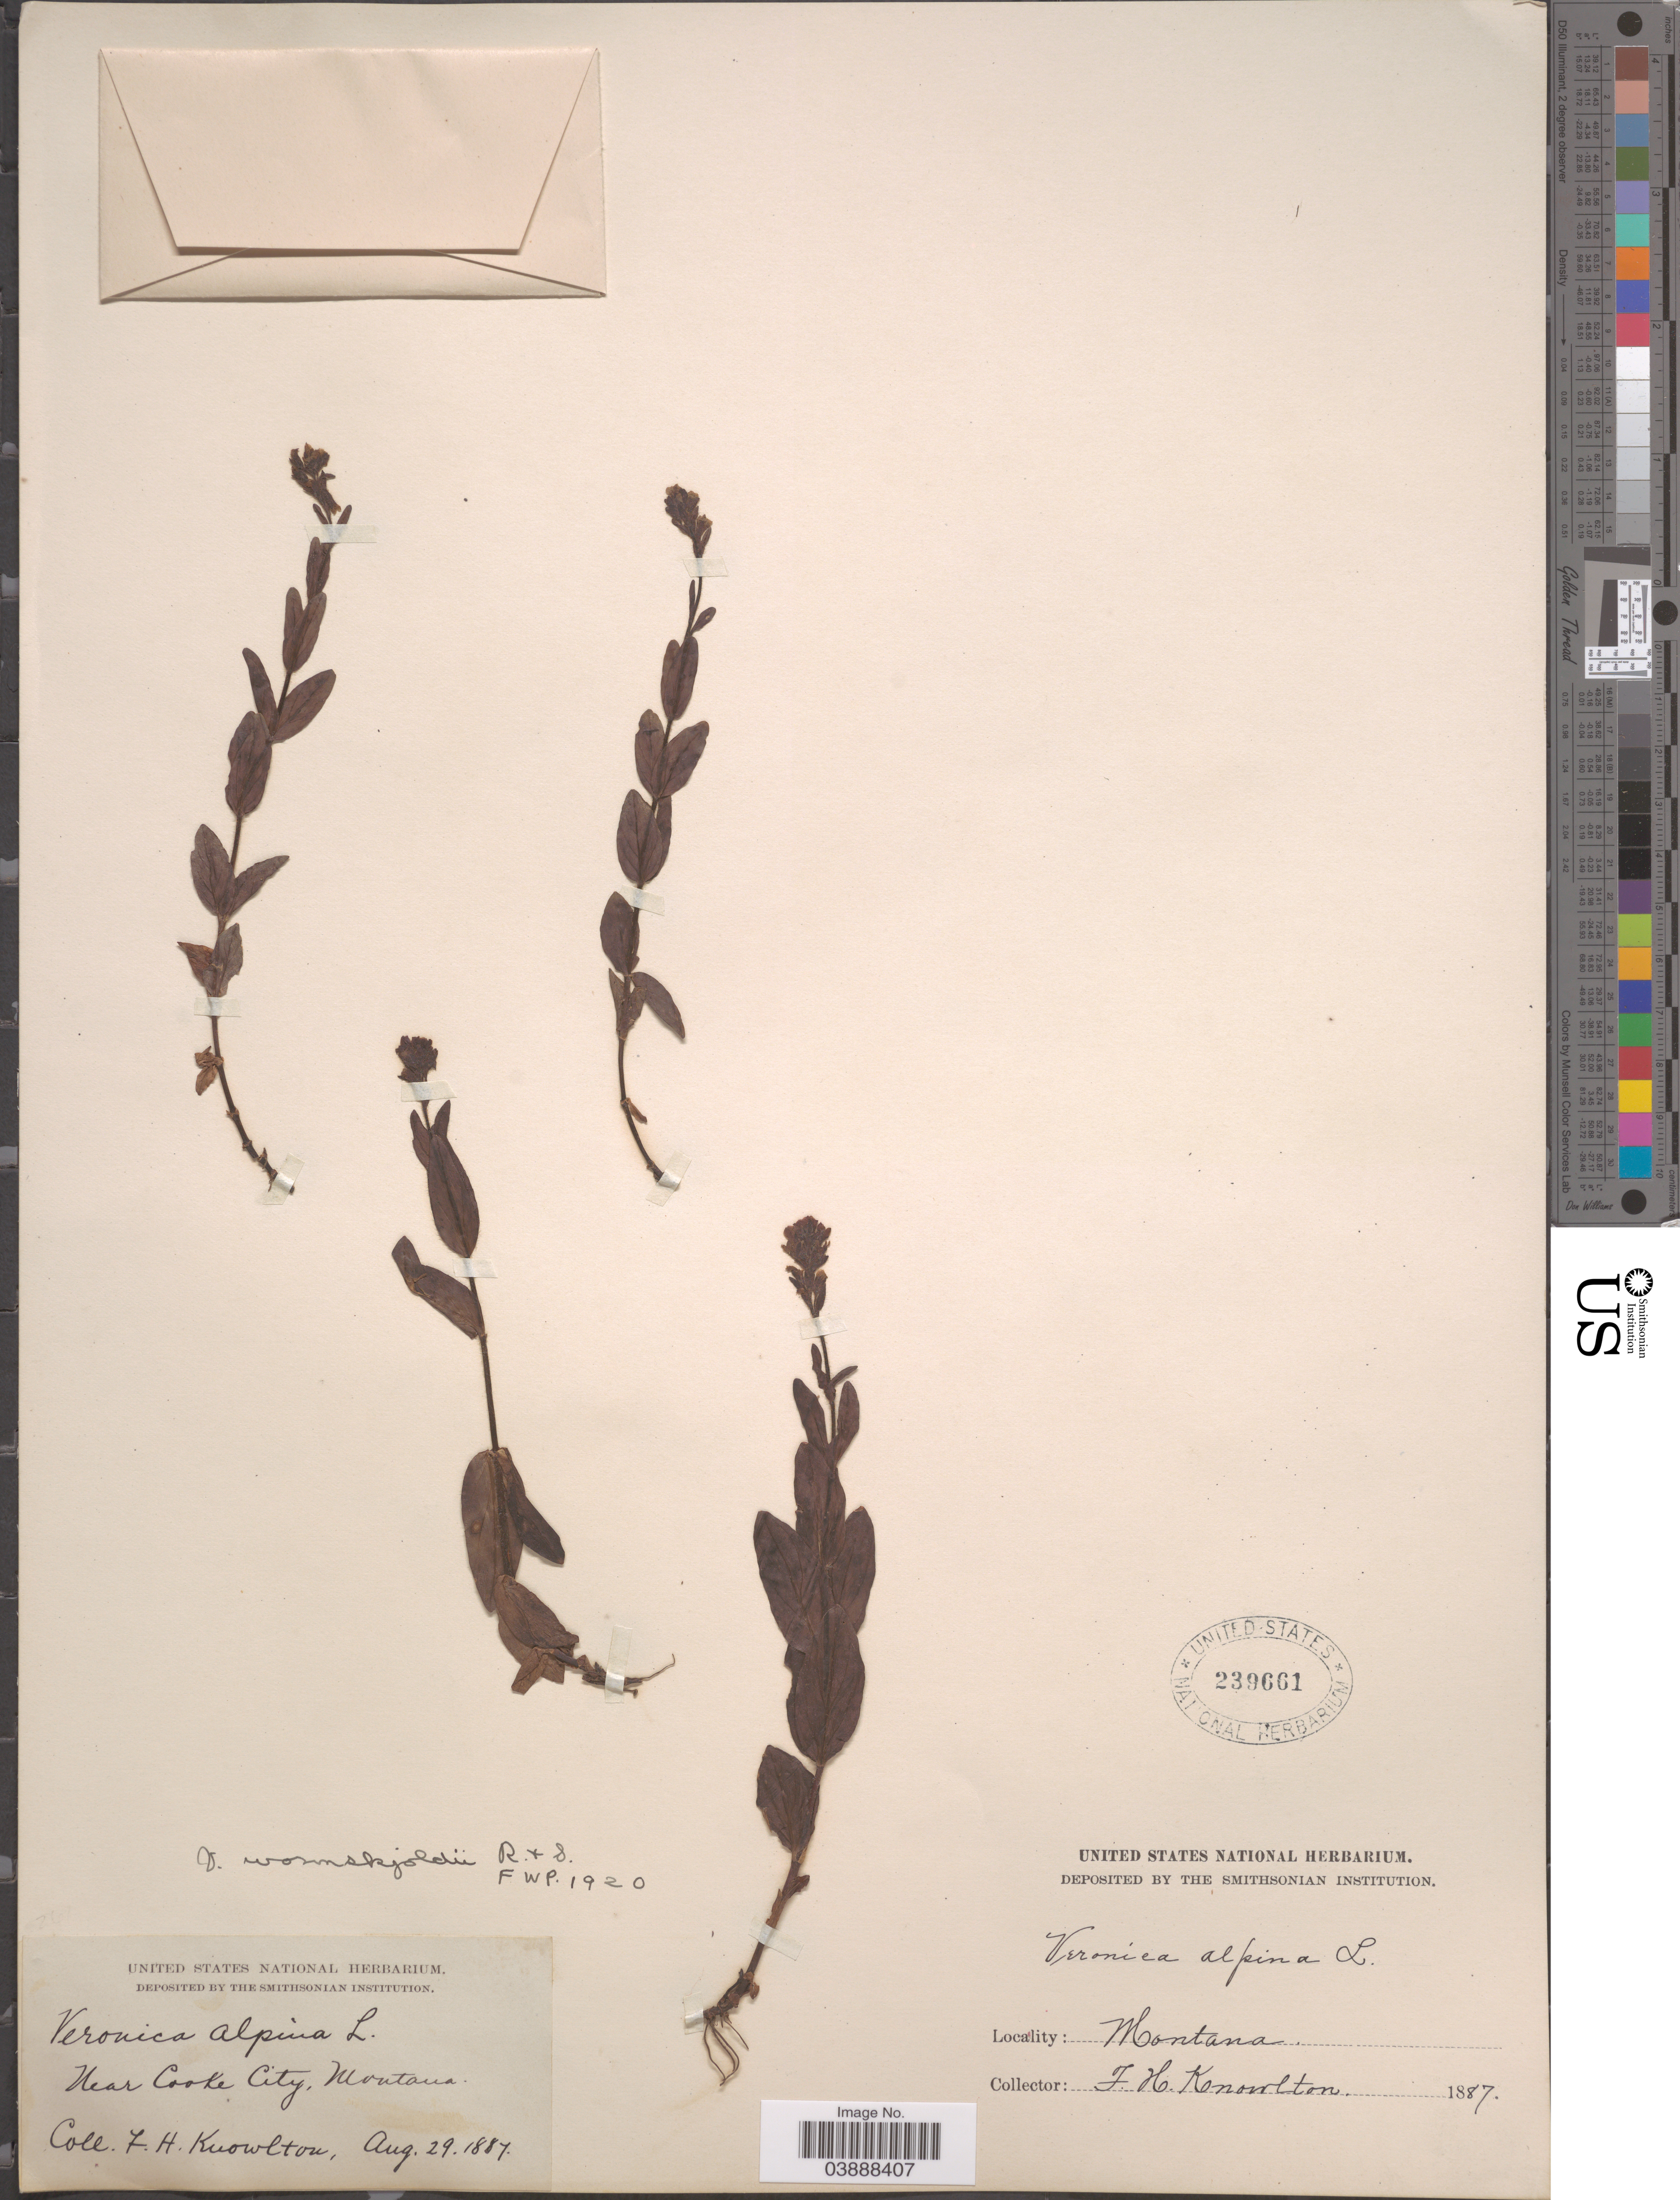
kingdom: Plantae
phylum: Tracheophyta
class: Magnoliopsida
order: Lamiales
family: Plantaginaceae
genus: Veronica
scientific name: Veronica wormskjoldii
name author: Roem. & Schult.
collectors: F. H. Knowlton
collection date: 1887-08-29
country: United States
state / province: Montana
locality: Near Cooke City.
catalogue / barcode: US 239661